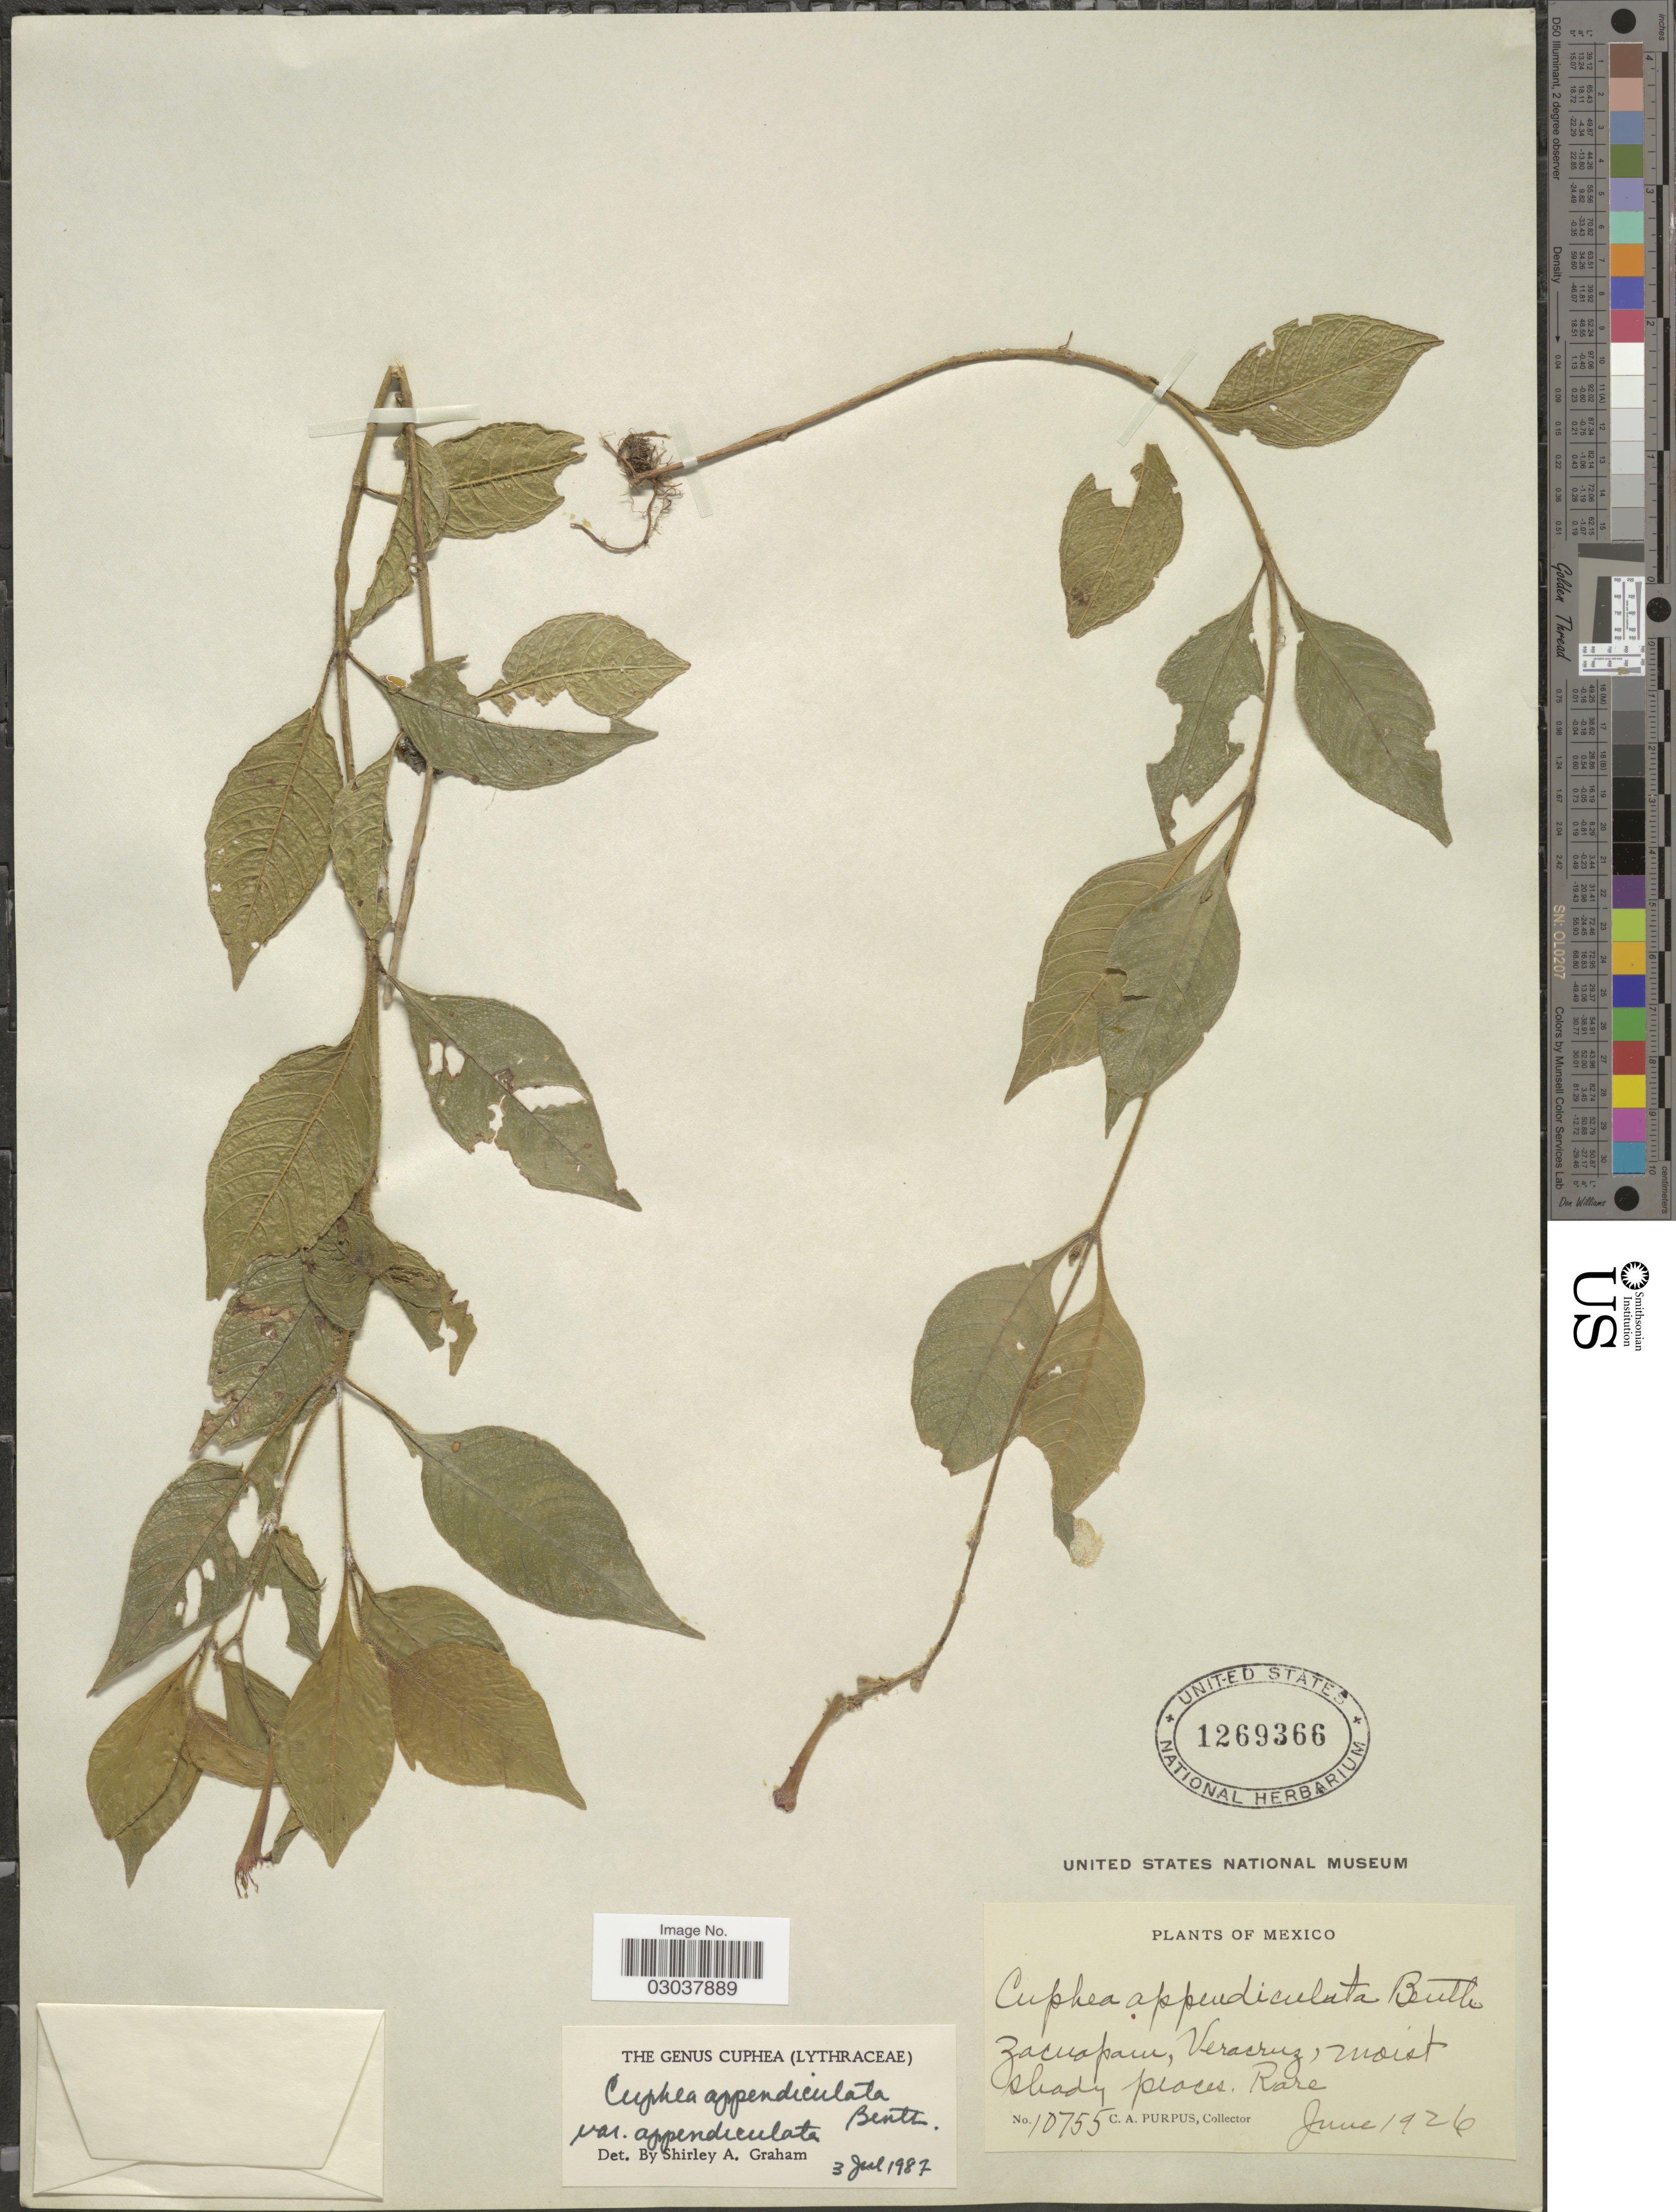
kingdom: Plantae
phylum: Tracheophyta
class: Magnoliopsida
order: Myrtales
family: Lythraceae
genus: Cuphea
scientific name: Cuphea appendiculata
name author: Benth.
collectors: C. A. Purpus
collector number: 10755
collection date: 1926-06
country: Mexico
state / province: Veracruz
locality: Zacuapan, Veracruz, moist shady places. Rare.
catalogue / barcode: US 1269366